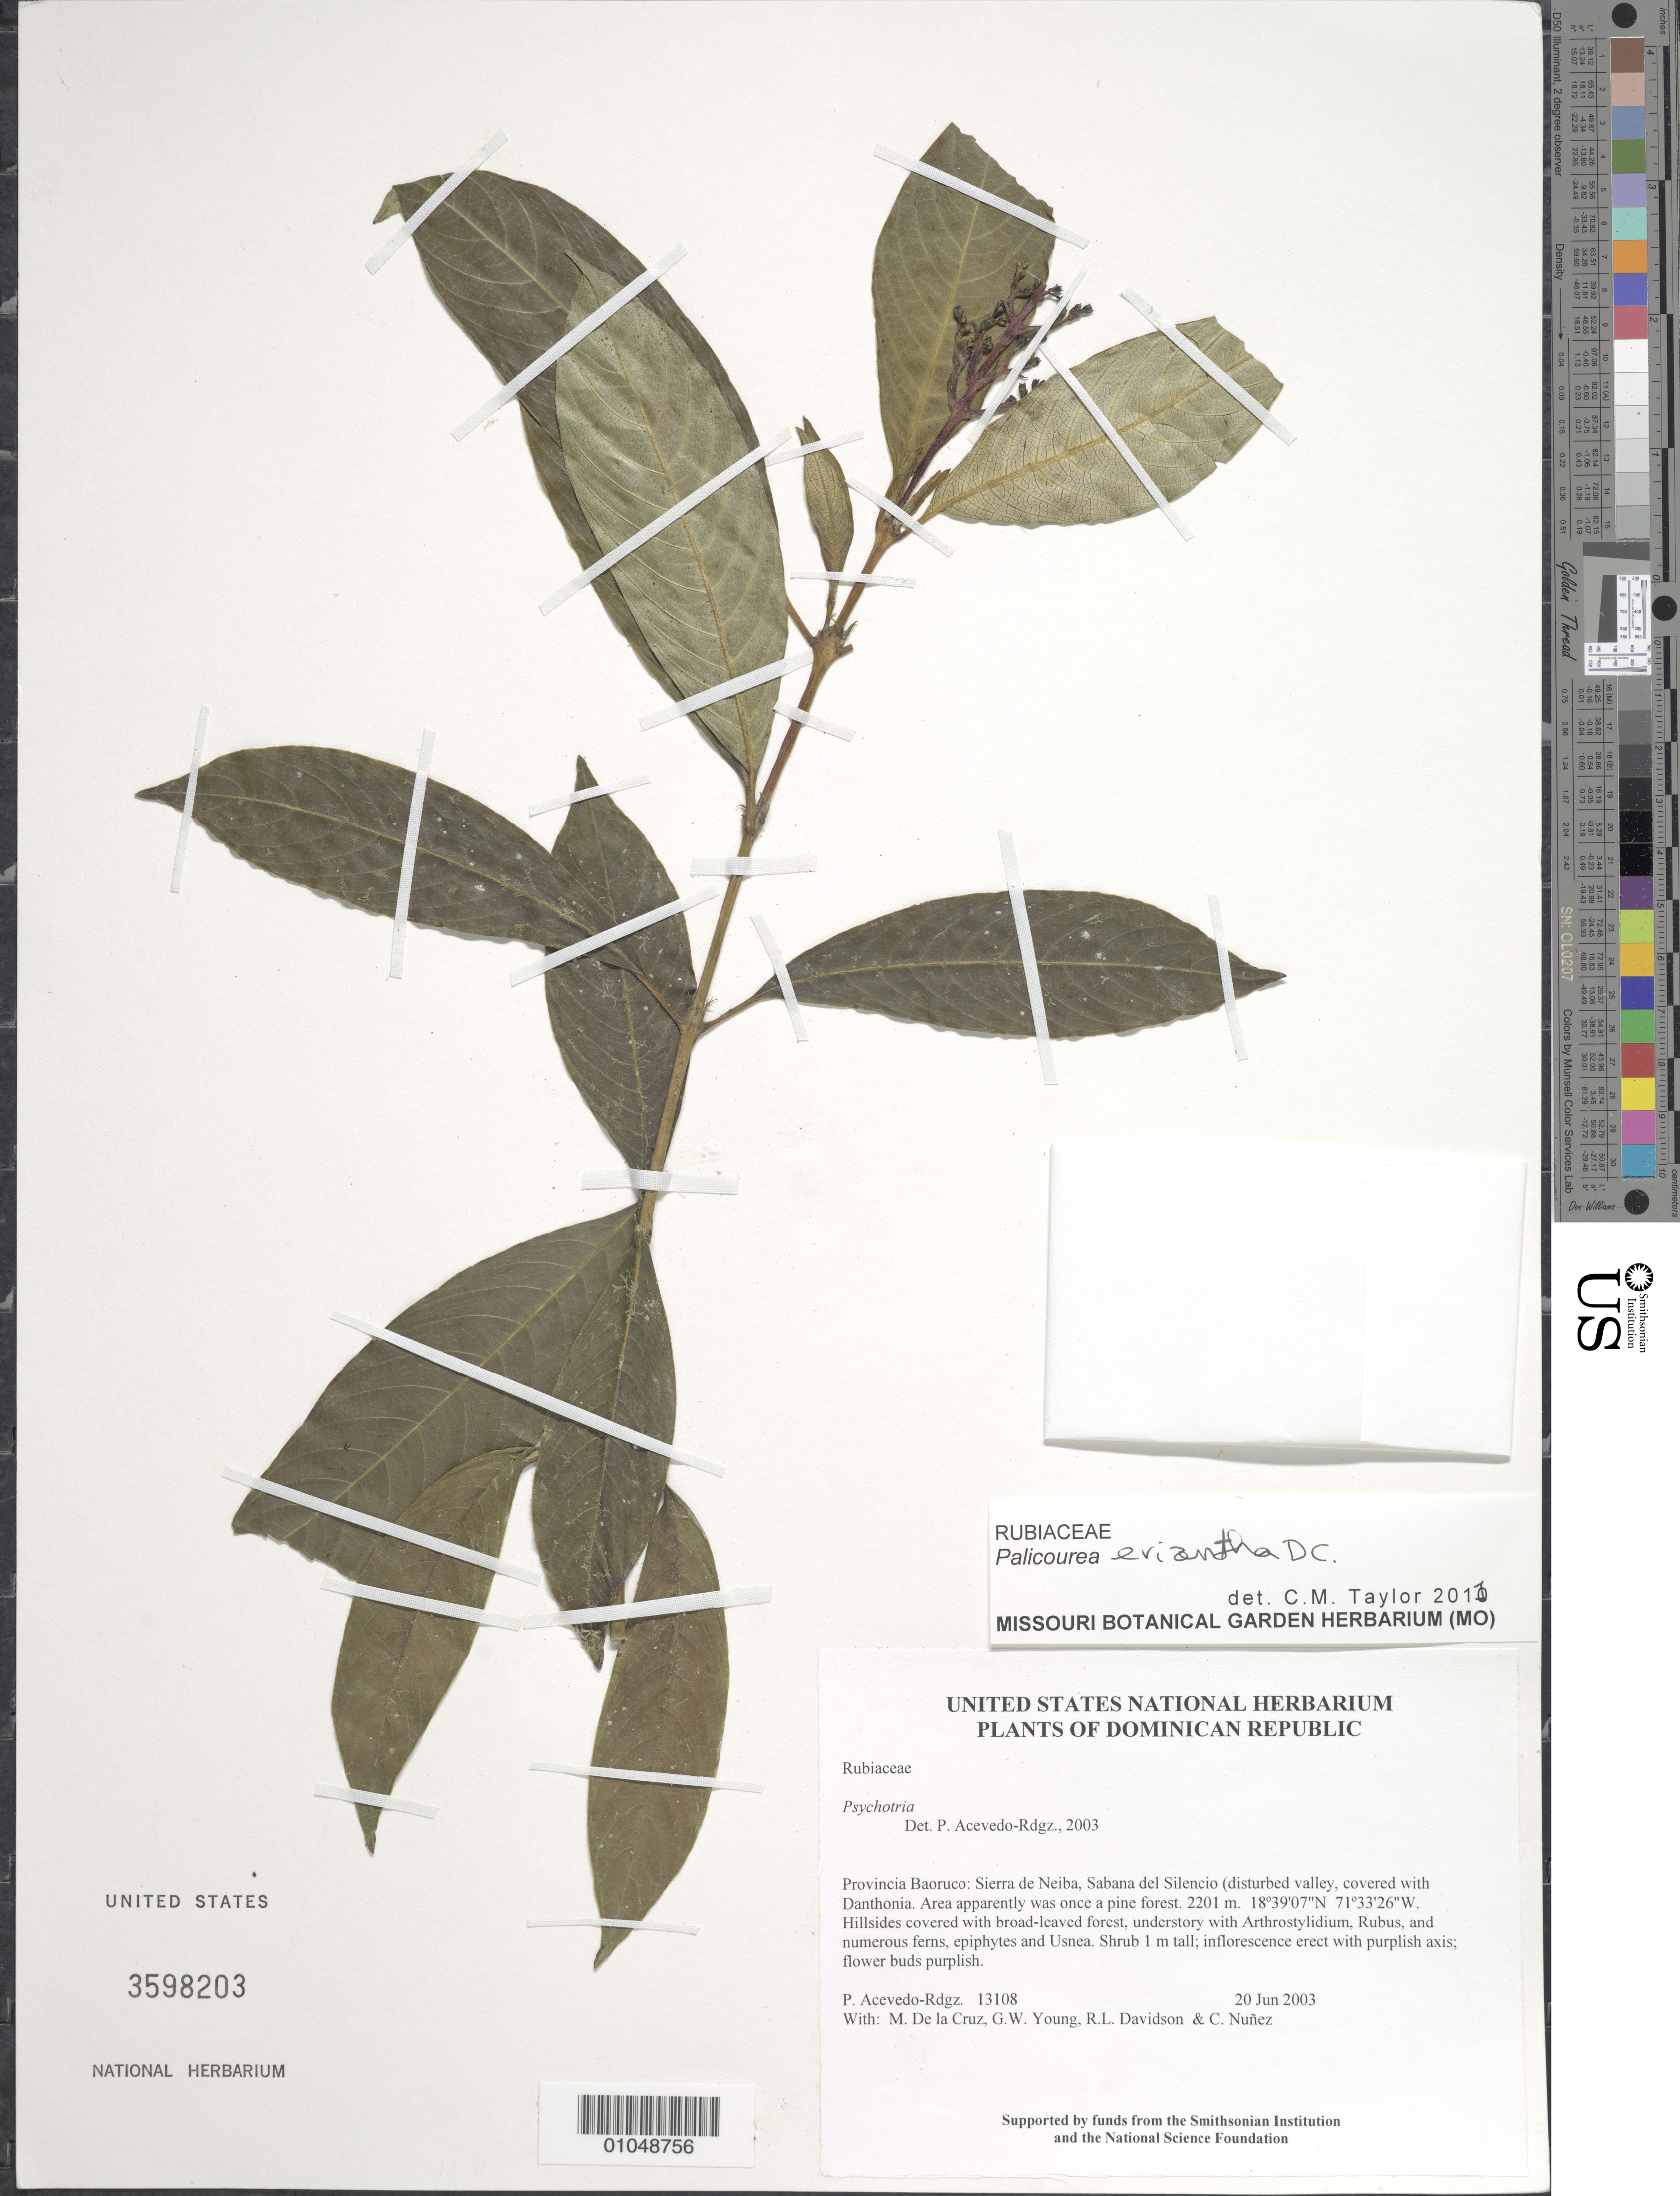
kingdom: Plantae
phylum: Tracheophyta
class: Magnoliopsida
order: Gentianales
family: Rubiaceae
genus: Palicourea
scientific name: Palicourea eriantha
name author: DC.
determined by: Acevedo-Rodríguez, P., (BOT), Smithsonian Institution - National Museum of Natural History (UNITED STATES)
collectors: P. Acevedo-Rodr., M. de la Cruz, J. Rawlins, G. Young, R. Davidson & C. Nunez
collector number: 13108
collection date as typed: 20 Jun 2003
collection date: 2003-06-20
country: Dominican Republic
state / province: Baoruco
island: Hispaniola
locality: Sierra de Neiba, Sabana del Silencio (disturbed valley, covered with Danthonia. Area apparently was once a pine forest.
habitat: Hillsides covered with broad-leaved forest, understory with Arthrostylidium, Rubus, and numerous ferns, epiphytes and Usnea.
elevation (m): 2201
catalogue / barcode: US 3598203